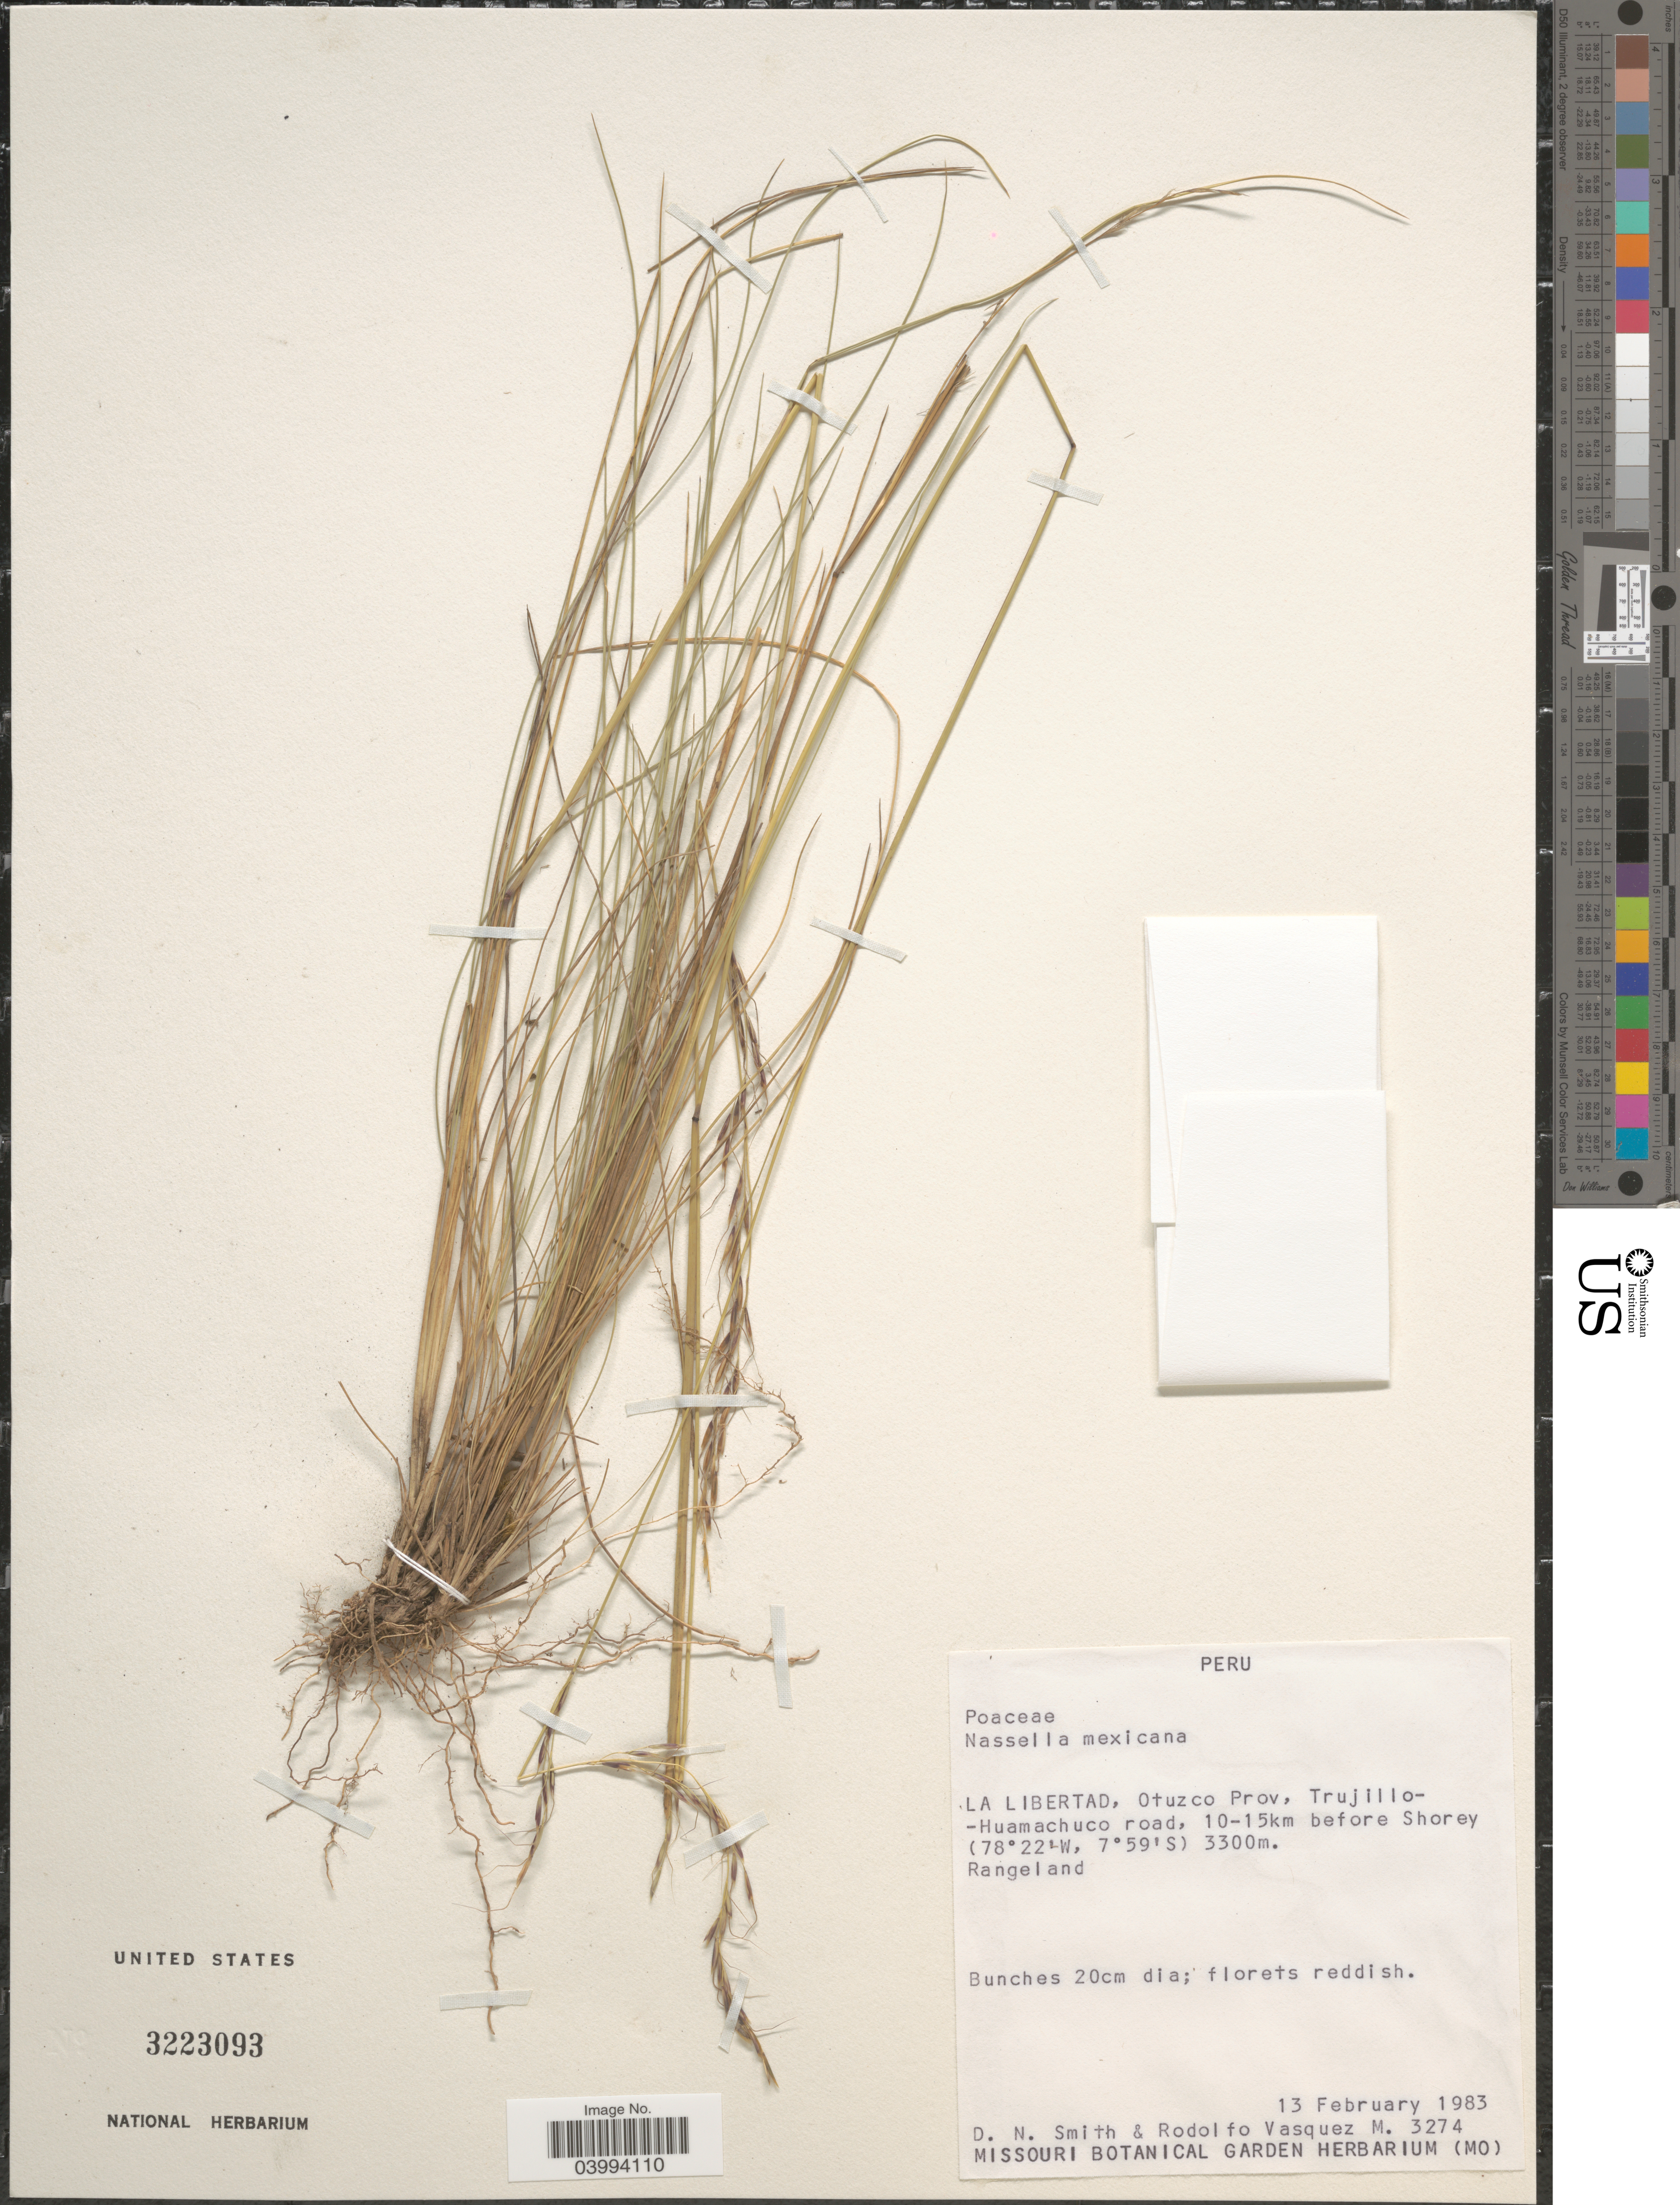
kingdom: Plantae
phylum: Tracheophyta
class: Liliopsida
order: Poales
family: Poaceae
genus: Nassella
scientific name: Nassella mexicana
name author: (Hitchc.) R.W. Pohl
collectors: D. Smith & R. Vásquez M.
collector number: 3274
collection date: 1983-02-13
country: Peru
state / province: La Libertad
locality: Otuzco Prov, Trujillo-Huamachuco road, 10-15km before Shorey. Rangeland.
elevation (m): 3300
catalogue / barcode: US 3223093